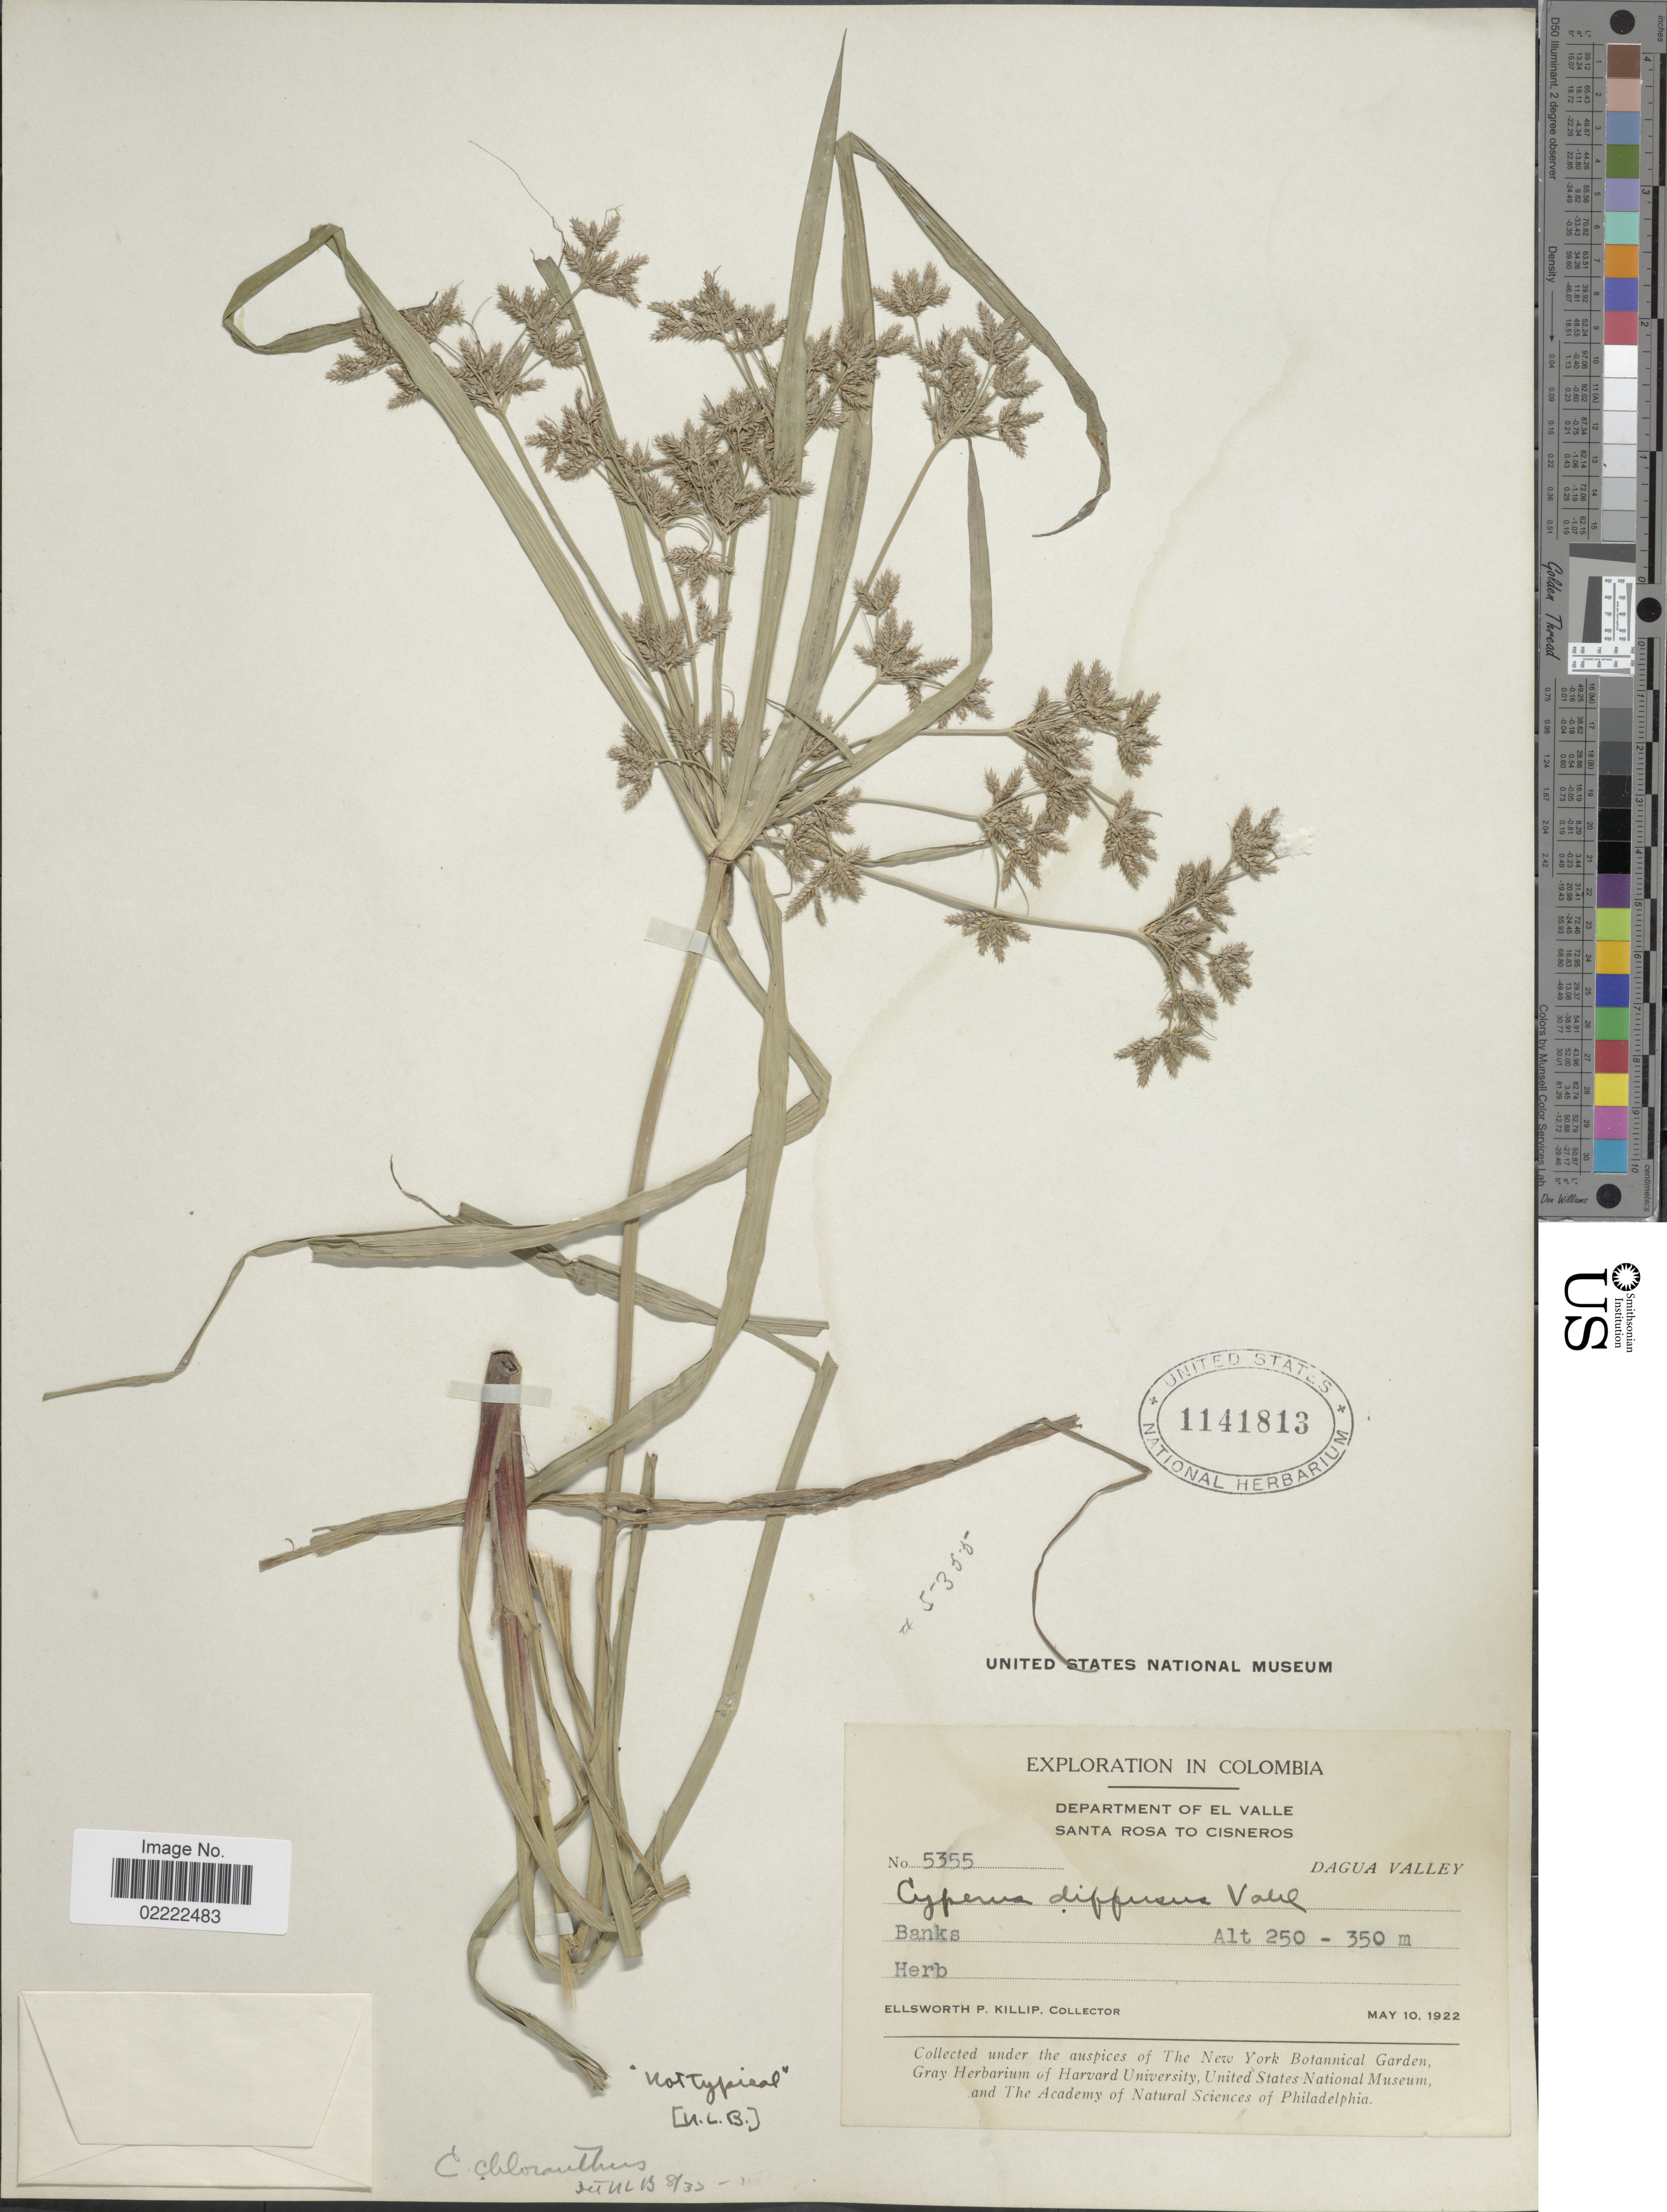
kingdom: Plantae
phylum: Tracheophyta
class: Liliopsida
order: Poales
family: Cyperaceae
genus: Cyperus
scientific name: Cyperus laxus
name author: Lam.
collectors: E. P. Killip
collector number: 5355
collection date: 1922-05-10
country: Colombia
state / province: Valle del Cauca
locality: Department of El Valle, Santa Rosa to Cisneros, banks, Dagua Valley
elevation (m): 250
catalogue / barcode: US 1141813